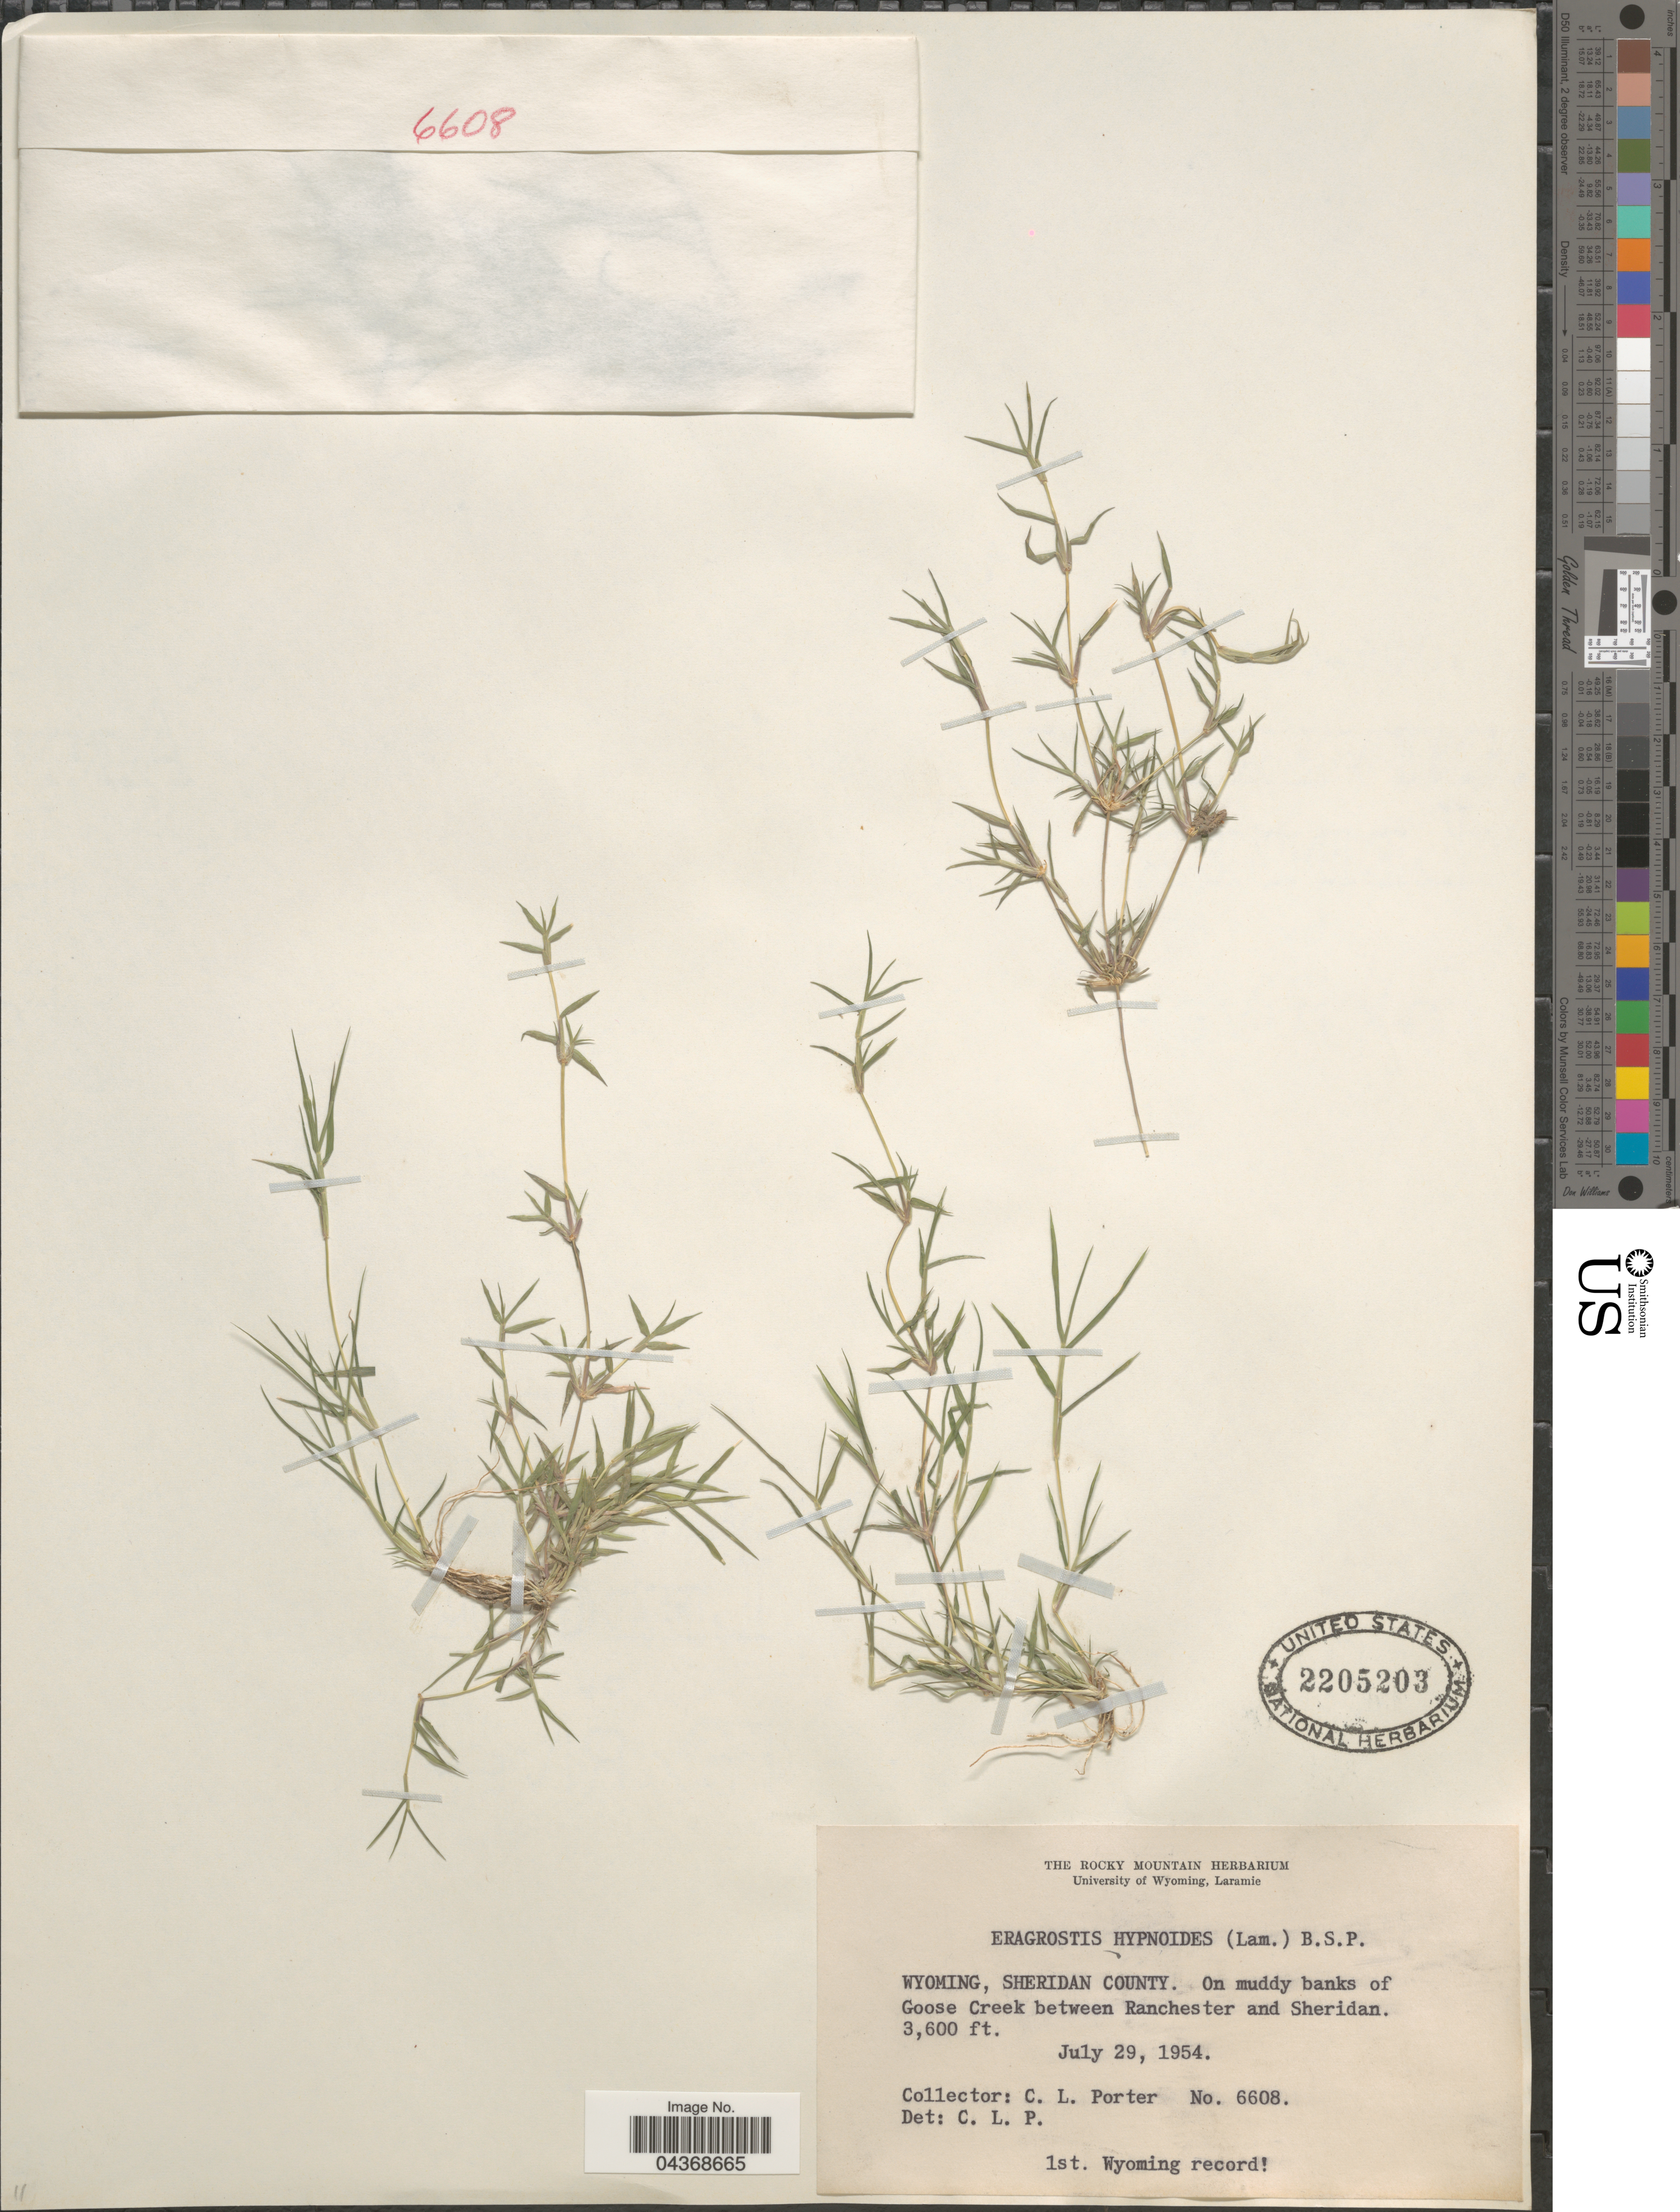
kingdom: Plantae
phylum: Tracheophyta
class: Liliopsida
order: Poales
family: Poaceae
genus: Eragrostis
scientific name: Eragrostis hypnoides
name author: (Lam.) Britton, Stearns & Poggenb.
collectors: C. L. Porter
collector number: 6608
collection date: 1954-07-29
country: United States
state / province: Wyoming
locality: Sheridan County. On muddy banks of Goose Creek between Ranchester and Sheridan.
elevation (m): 1097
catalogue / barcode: US 2205203